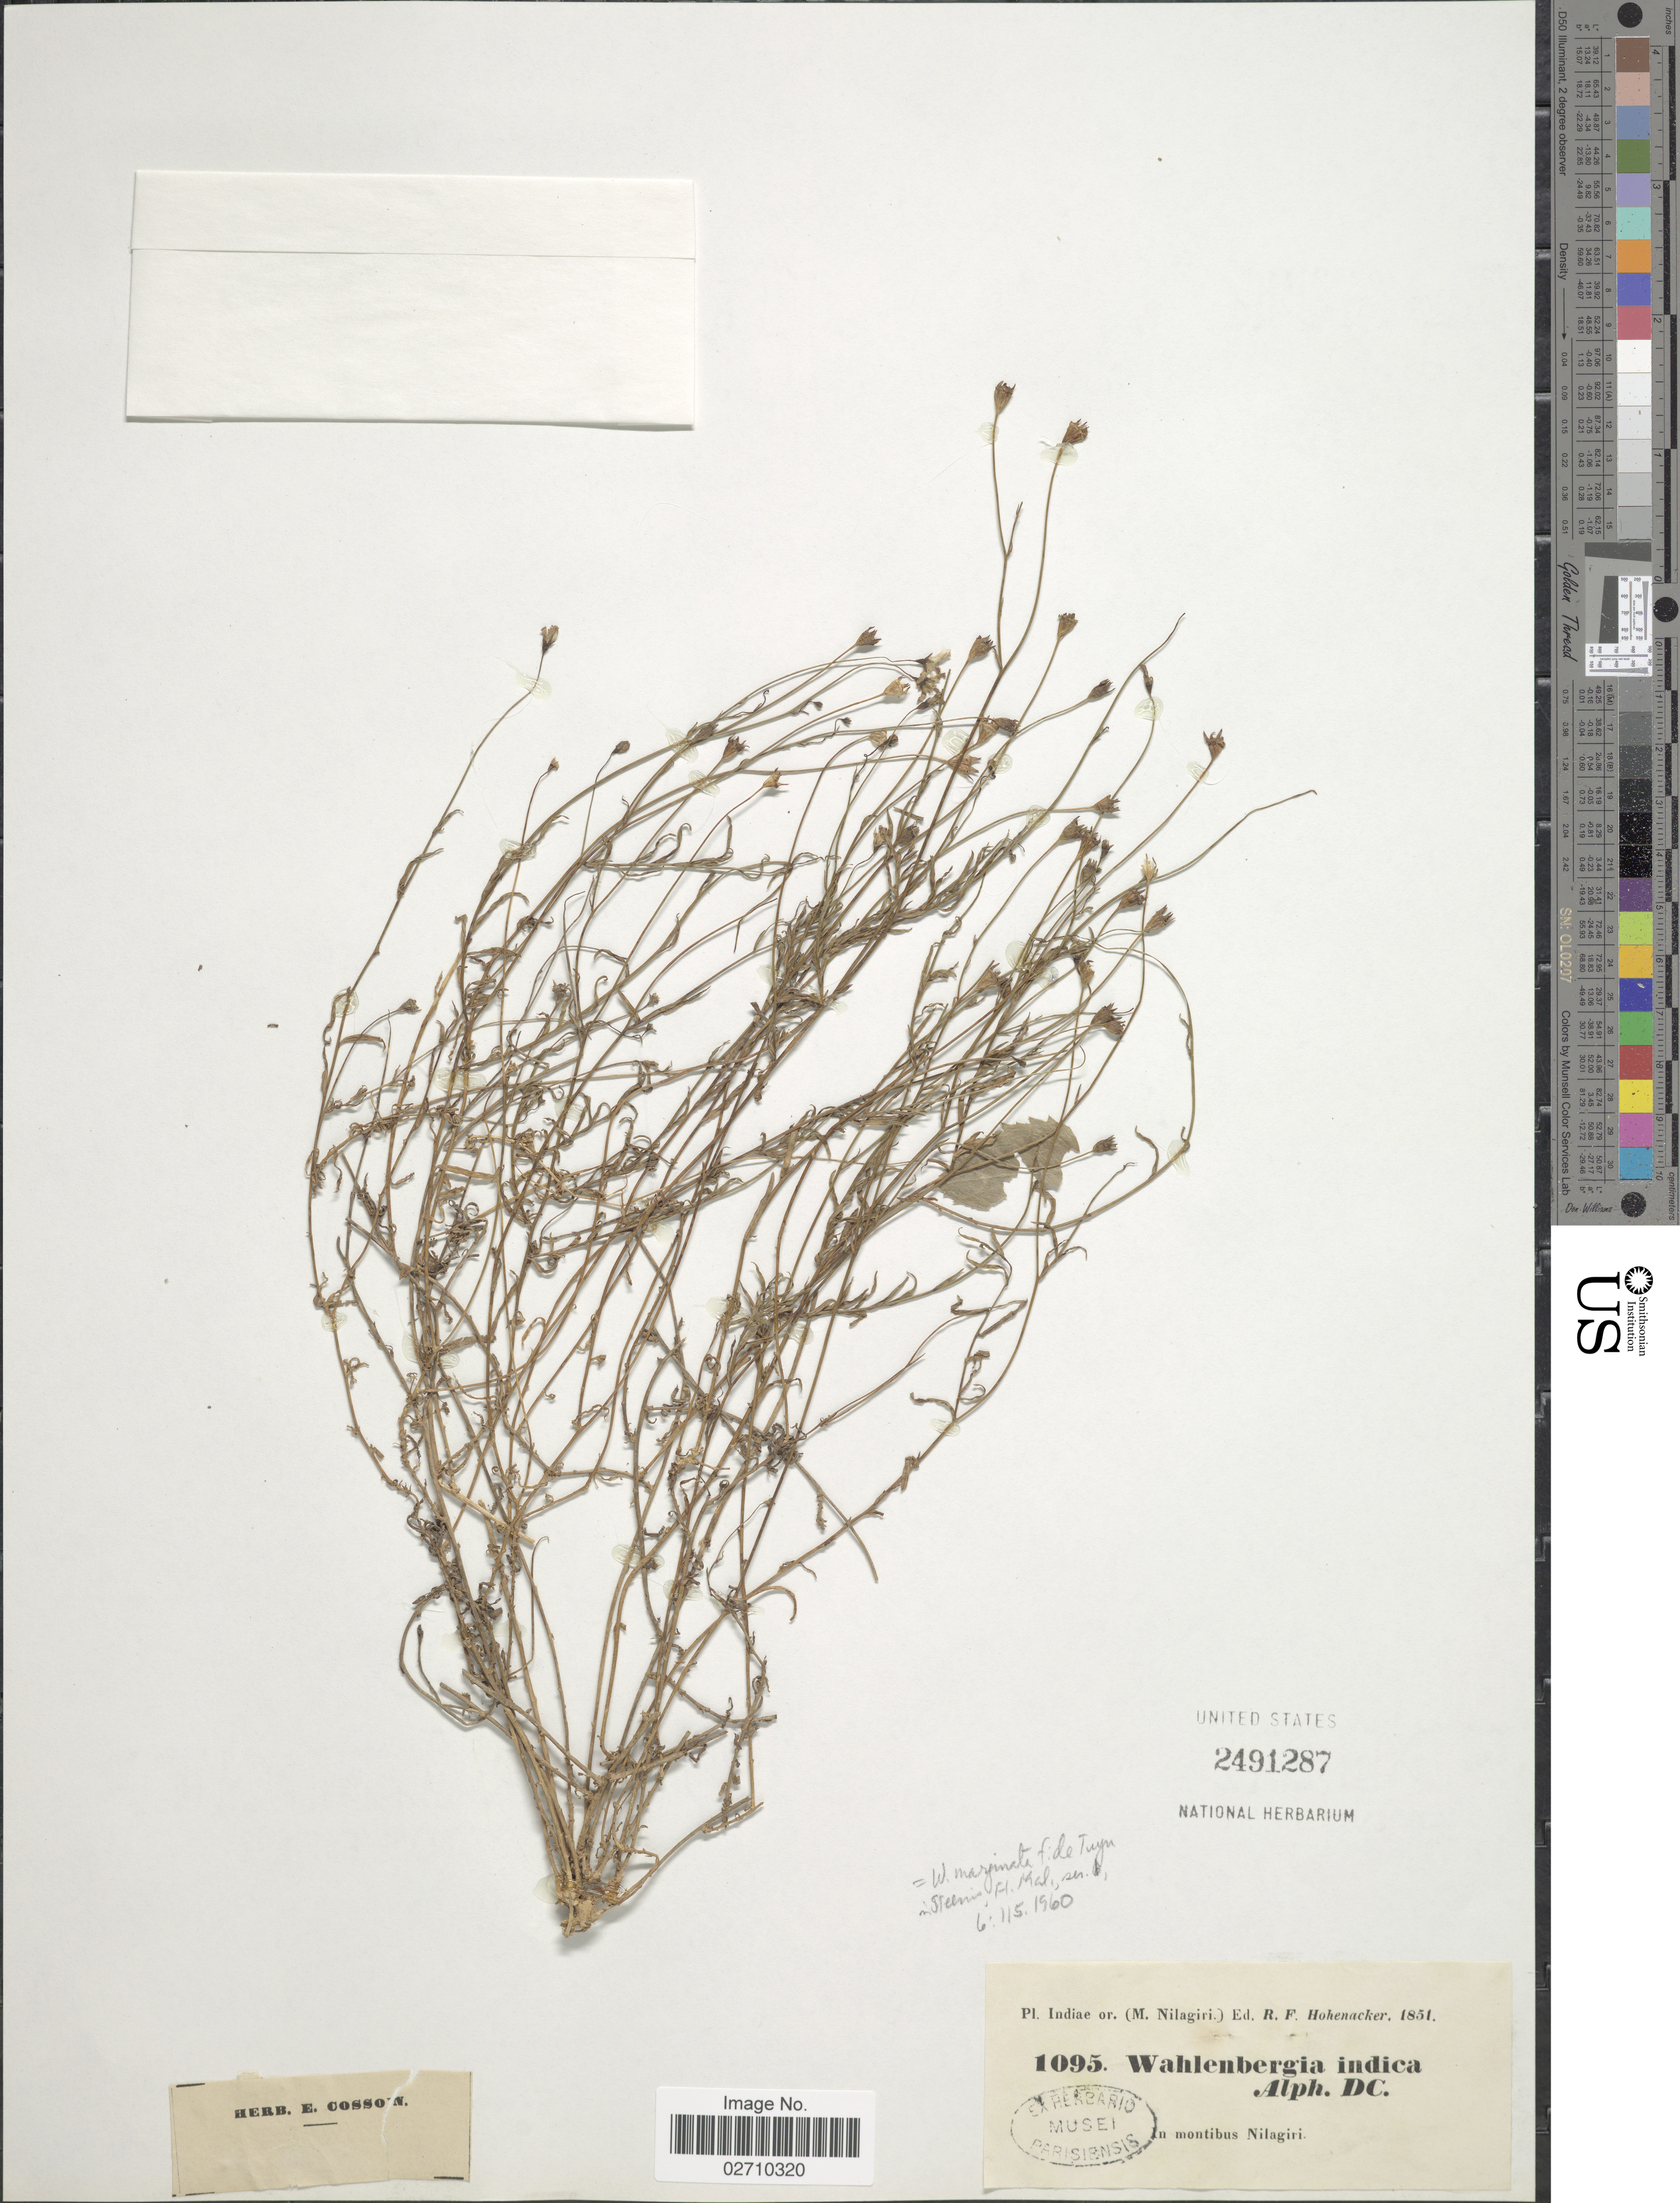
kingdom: Plantae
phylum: Tracheophyta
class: Magnoliopsida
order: Asterales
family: Campanulaceae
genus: Wahlenbergia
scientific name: Wahlenbergia marginata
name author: (Thunb.) A. DC.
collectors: R. F. Hohenacker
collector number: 1095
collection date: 1851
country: India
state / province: Tamil Nadu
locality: Indiae or. (M. Nilagiri). In montibus Nilagiri.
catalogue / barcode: US 2491287